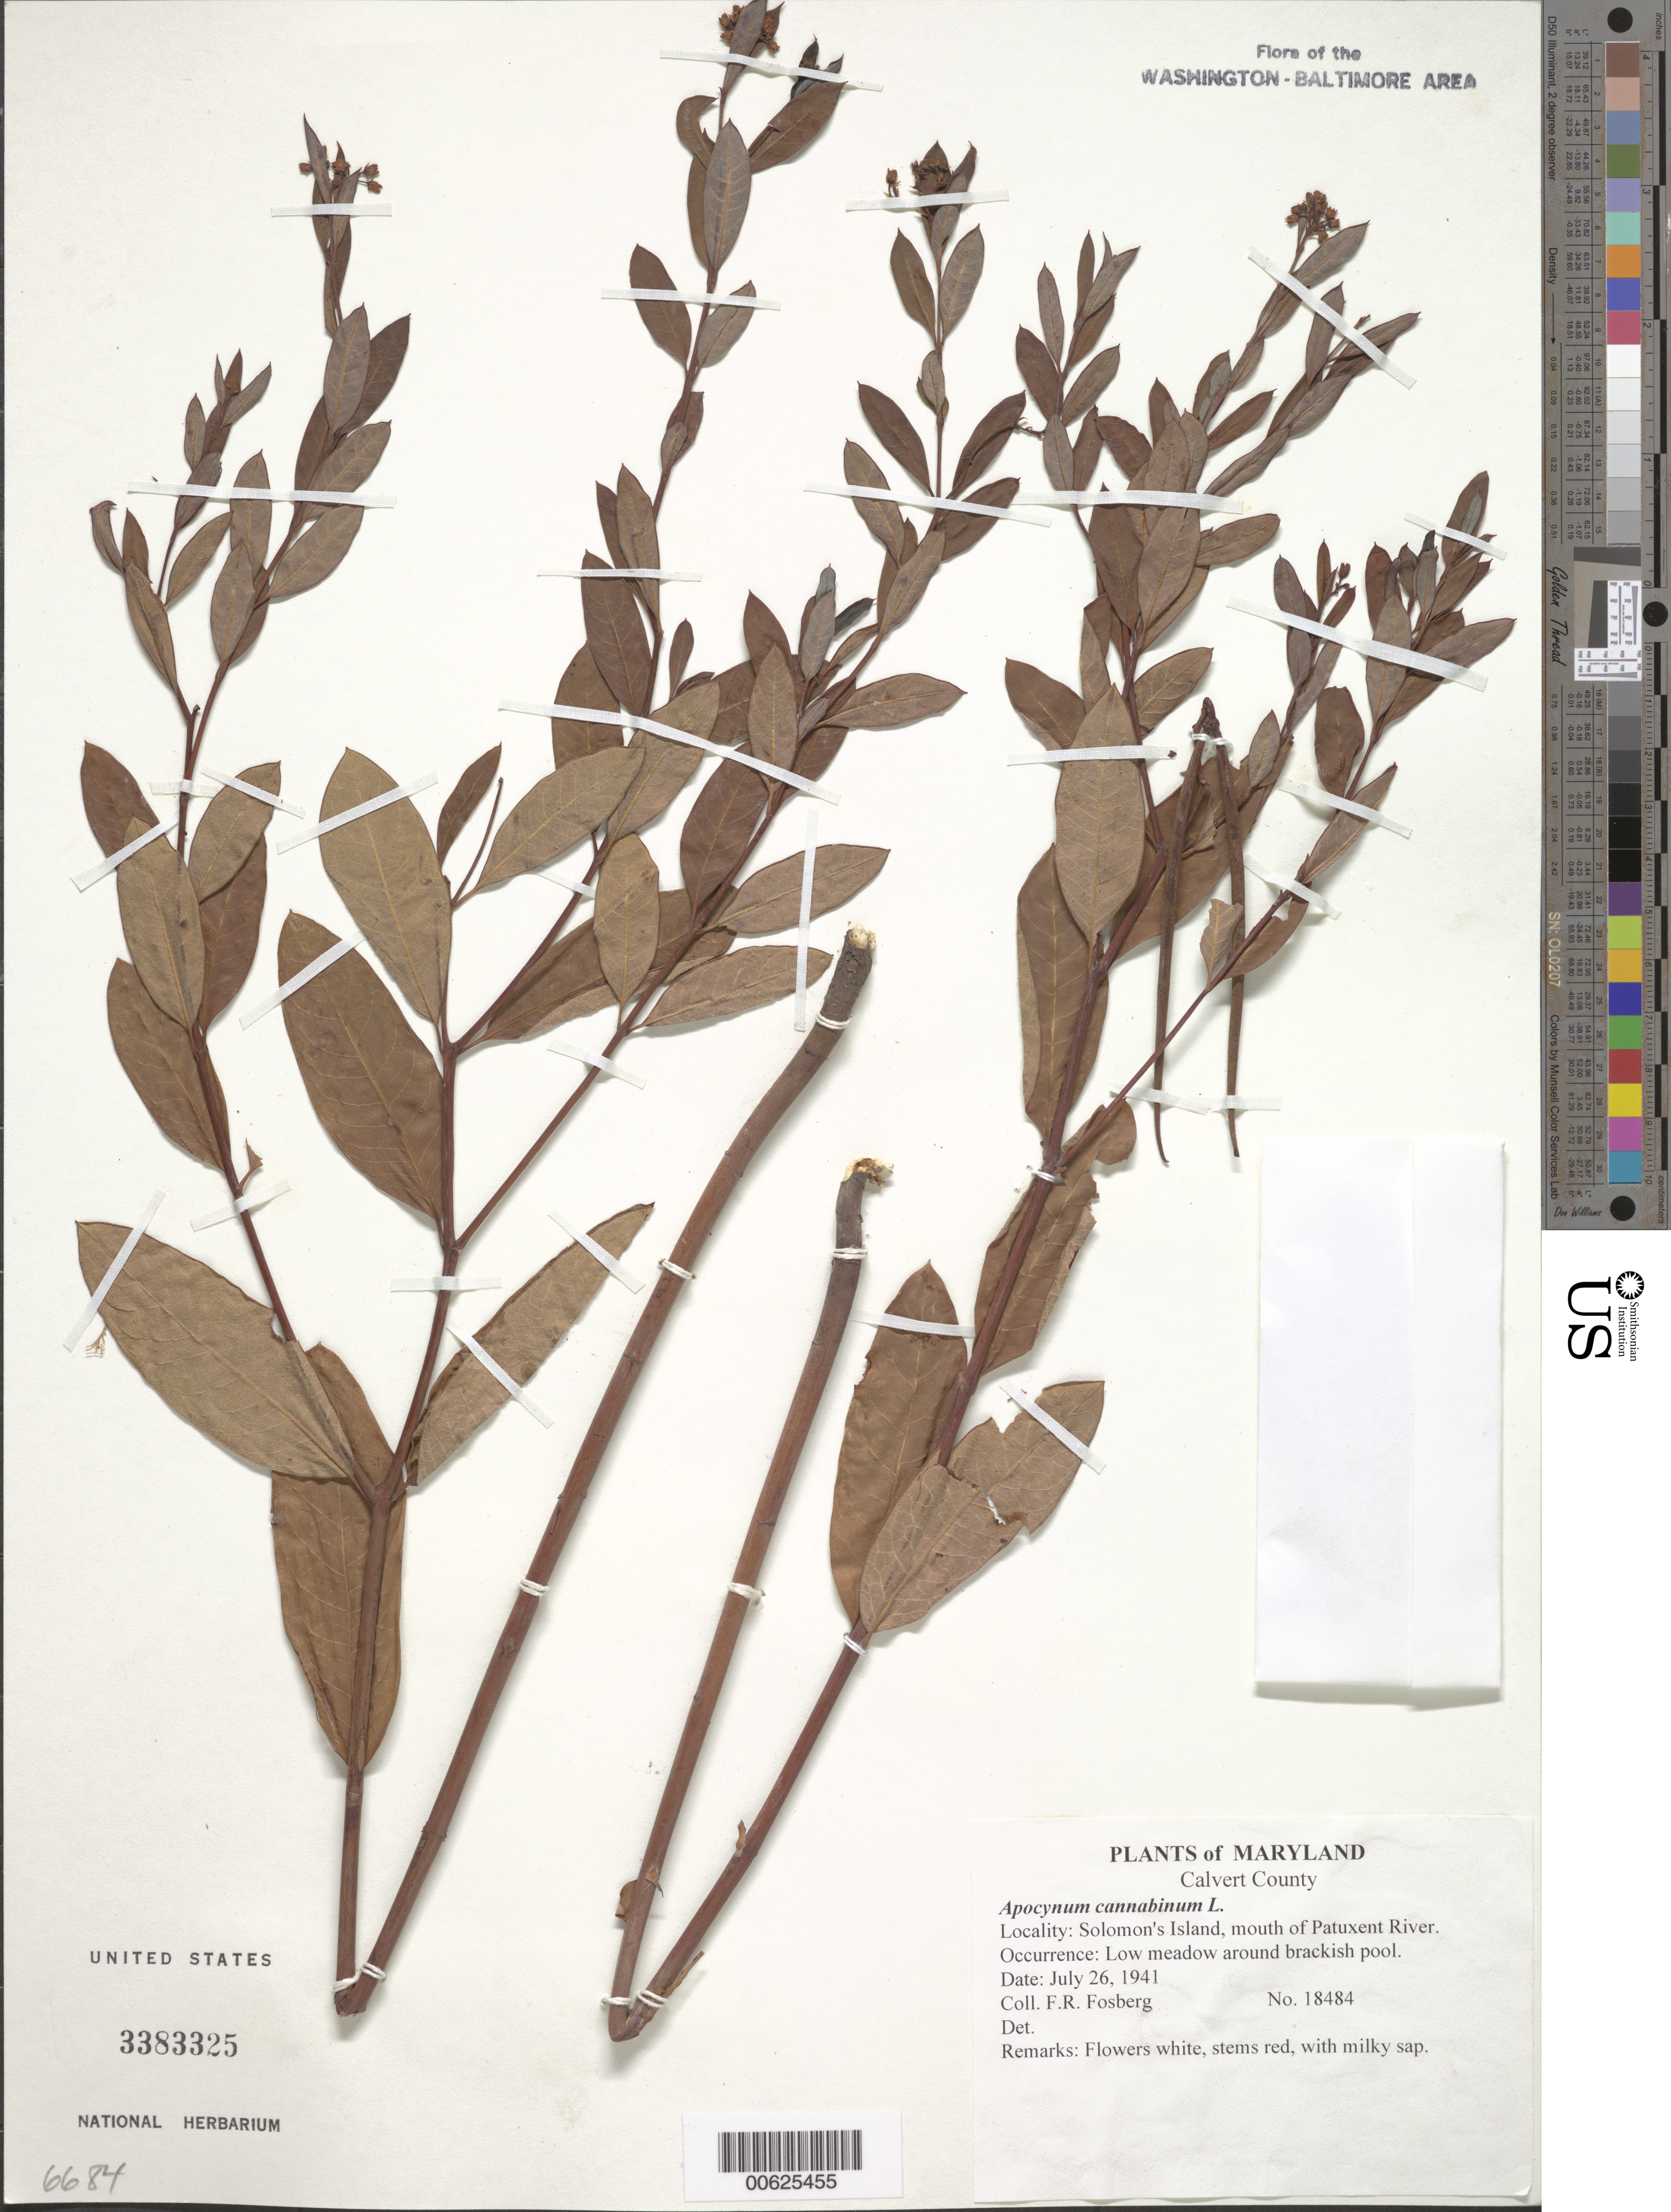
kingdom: Plantae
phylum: Tracheophyta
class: Magnoliopsida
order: Gentianales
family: Apocynaceae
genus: Apocynum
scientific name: Apocynum cannabinum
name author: L.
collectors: F. R. Fosberg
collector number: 18484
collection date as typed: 26 Jul 1941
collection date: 1941-07-26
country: United States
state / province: Maryland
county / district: Calvert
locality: Solomon's Island, mouth of Patuxent River.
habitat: Low meadow around brackish pool.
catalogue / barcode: US 3383325